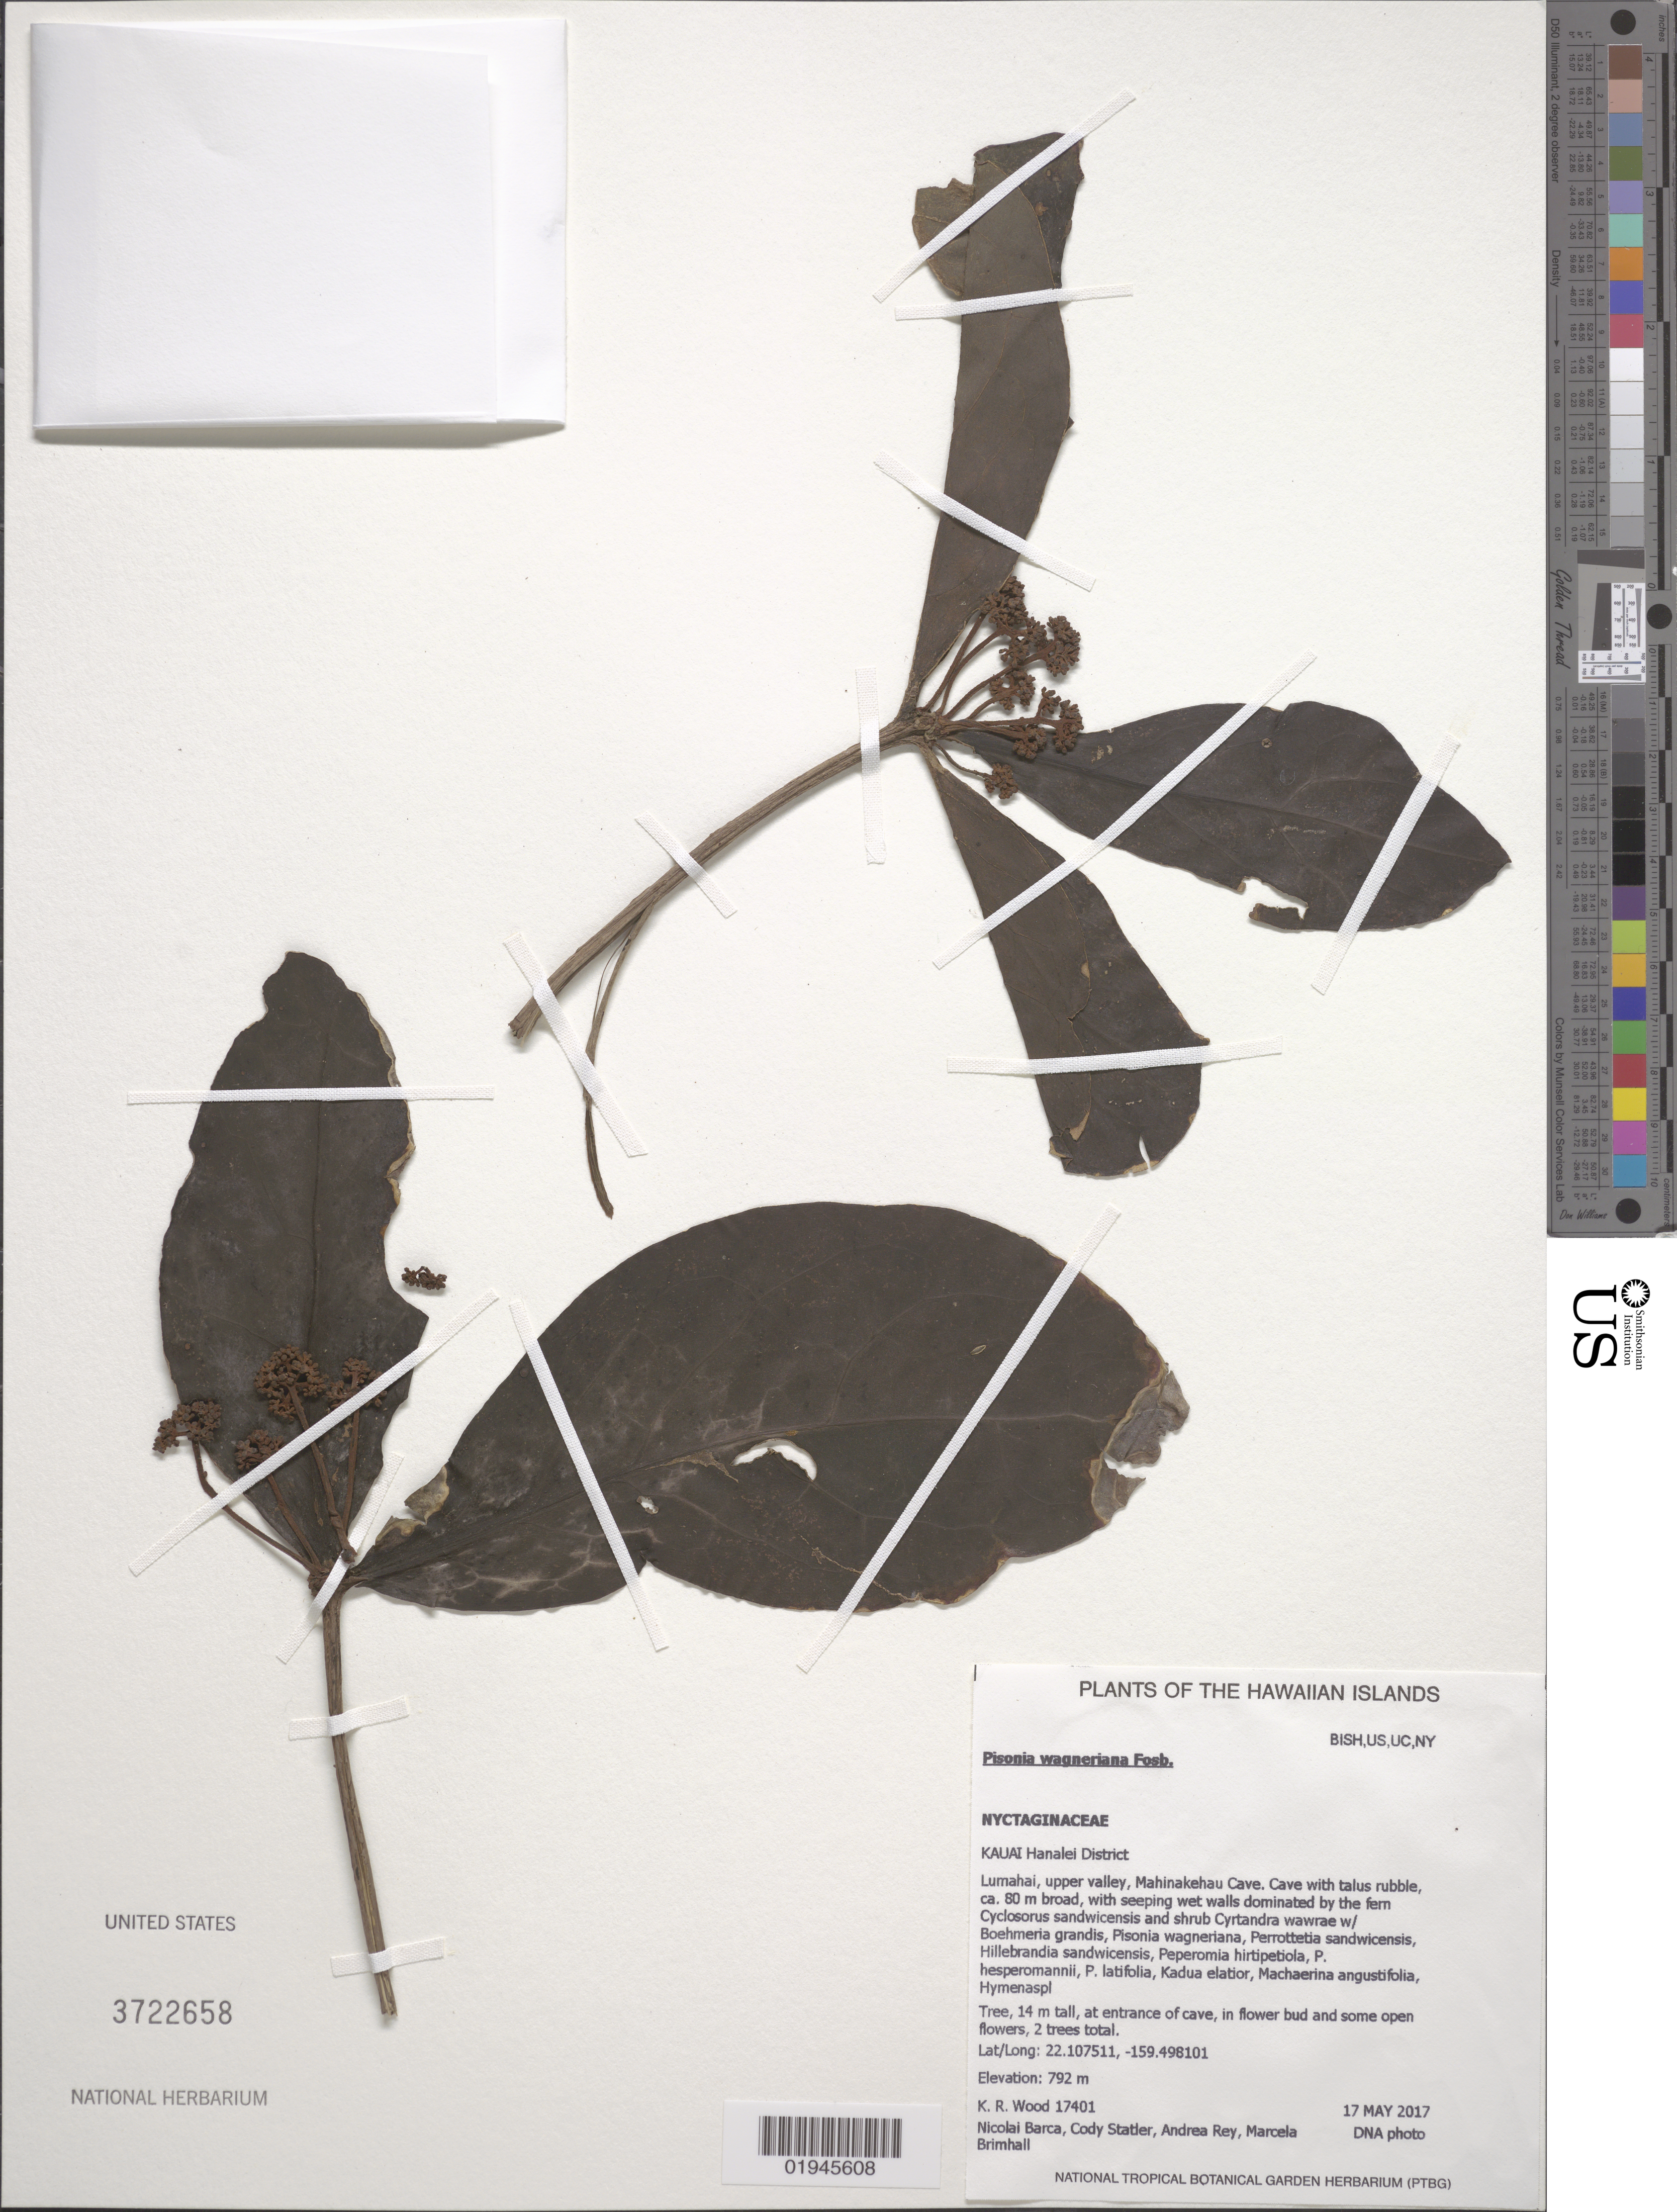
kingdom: Plantae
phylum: Tracheophyta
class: Magnoliopsida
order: Caryophyllales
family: Nyctaginaceae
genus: Ceodes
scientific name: Ceodes wagneriana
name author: (Fosberg) Rossetto & Caraballo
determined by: Wagner, W. L., (BOT), Smithsonian Institution - National Museum of Natural History (UNITED STATES)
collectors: K. R. Wood, N. Barca, C. Statler, A. Rey & M. Brimhall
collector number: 17401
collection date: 2017-05-17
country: United States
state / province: Hawaii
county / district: Kauai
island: Kaua'i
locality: Hanalei District, Lumahai, upper valley, Mahinakehau Cave.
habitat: Cave with seeping wet walls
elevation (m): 792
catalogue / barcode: US 3722658